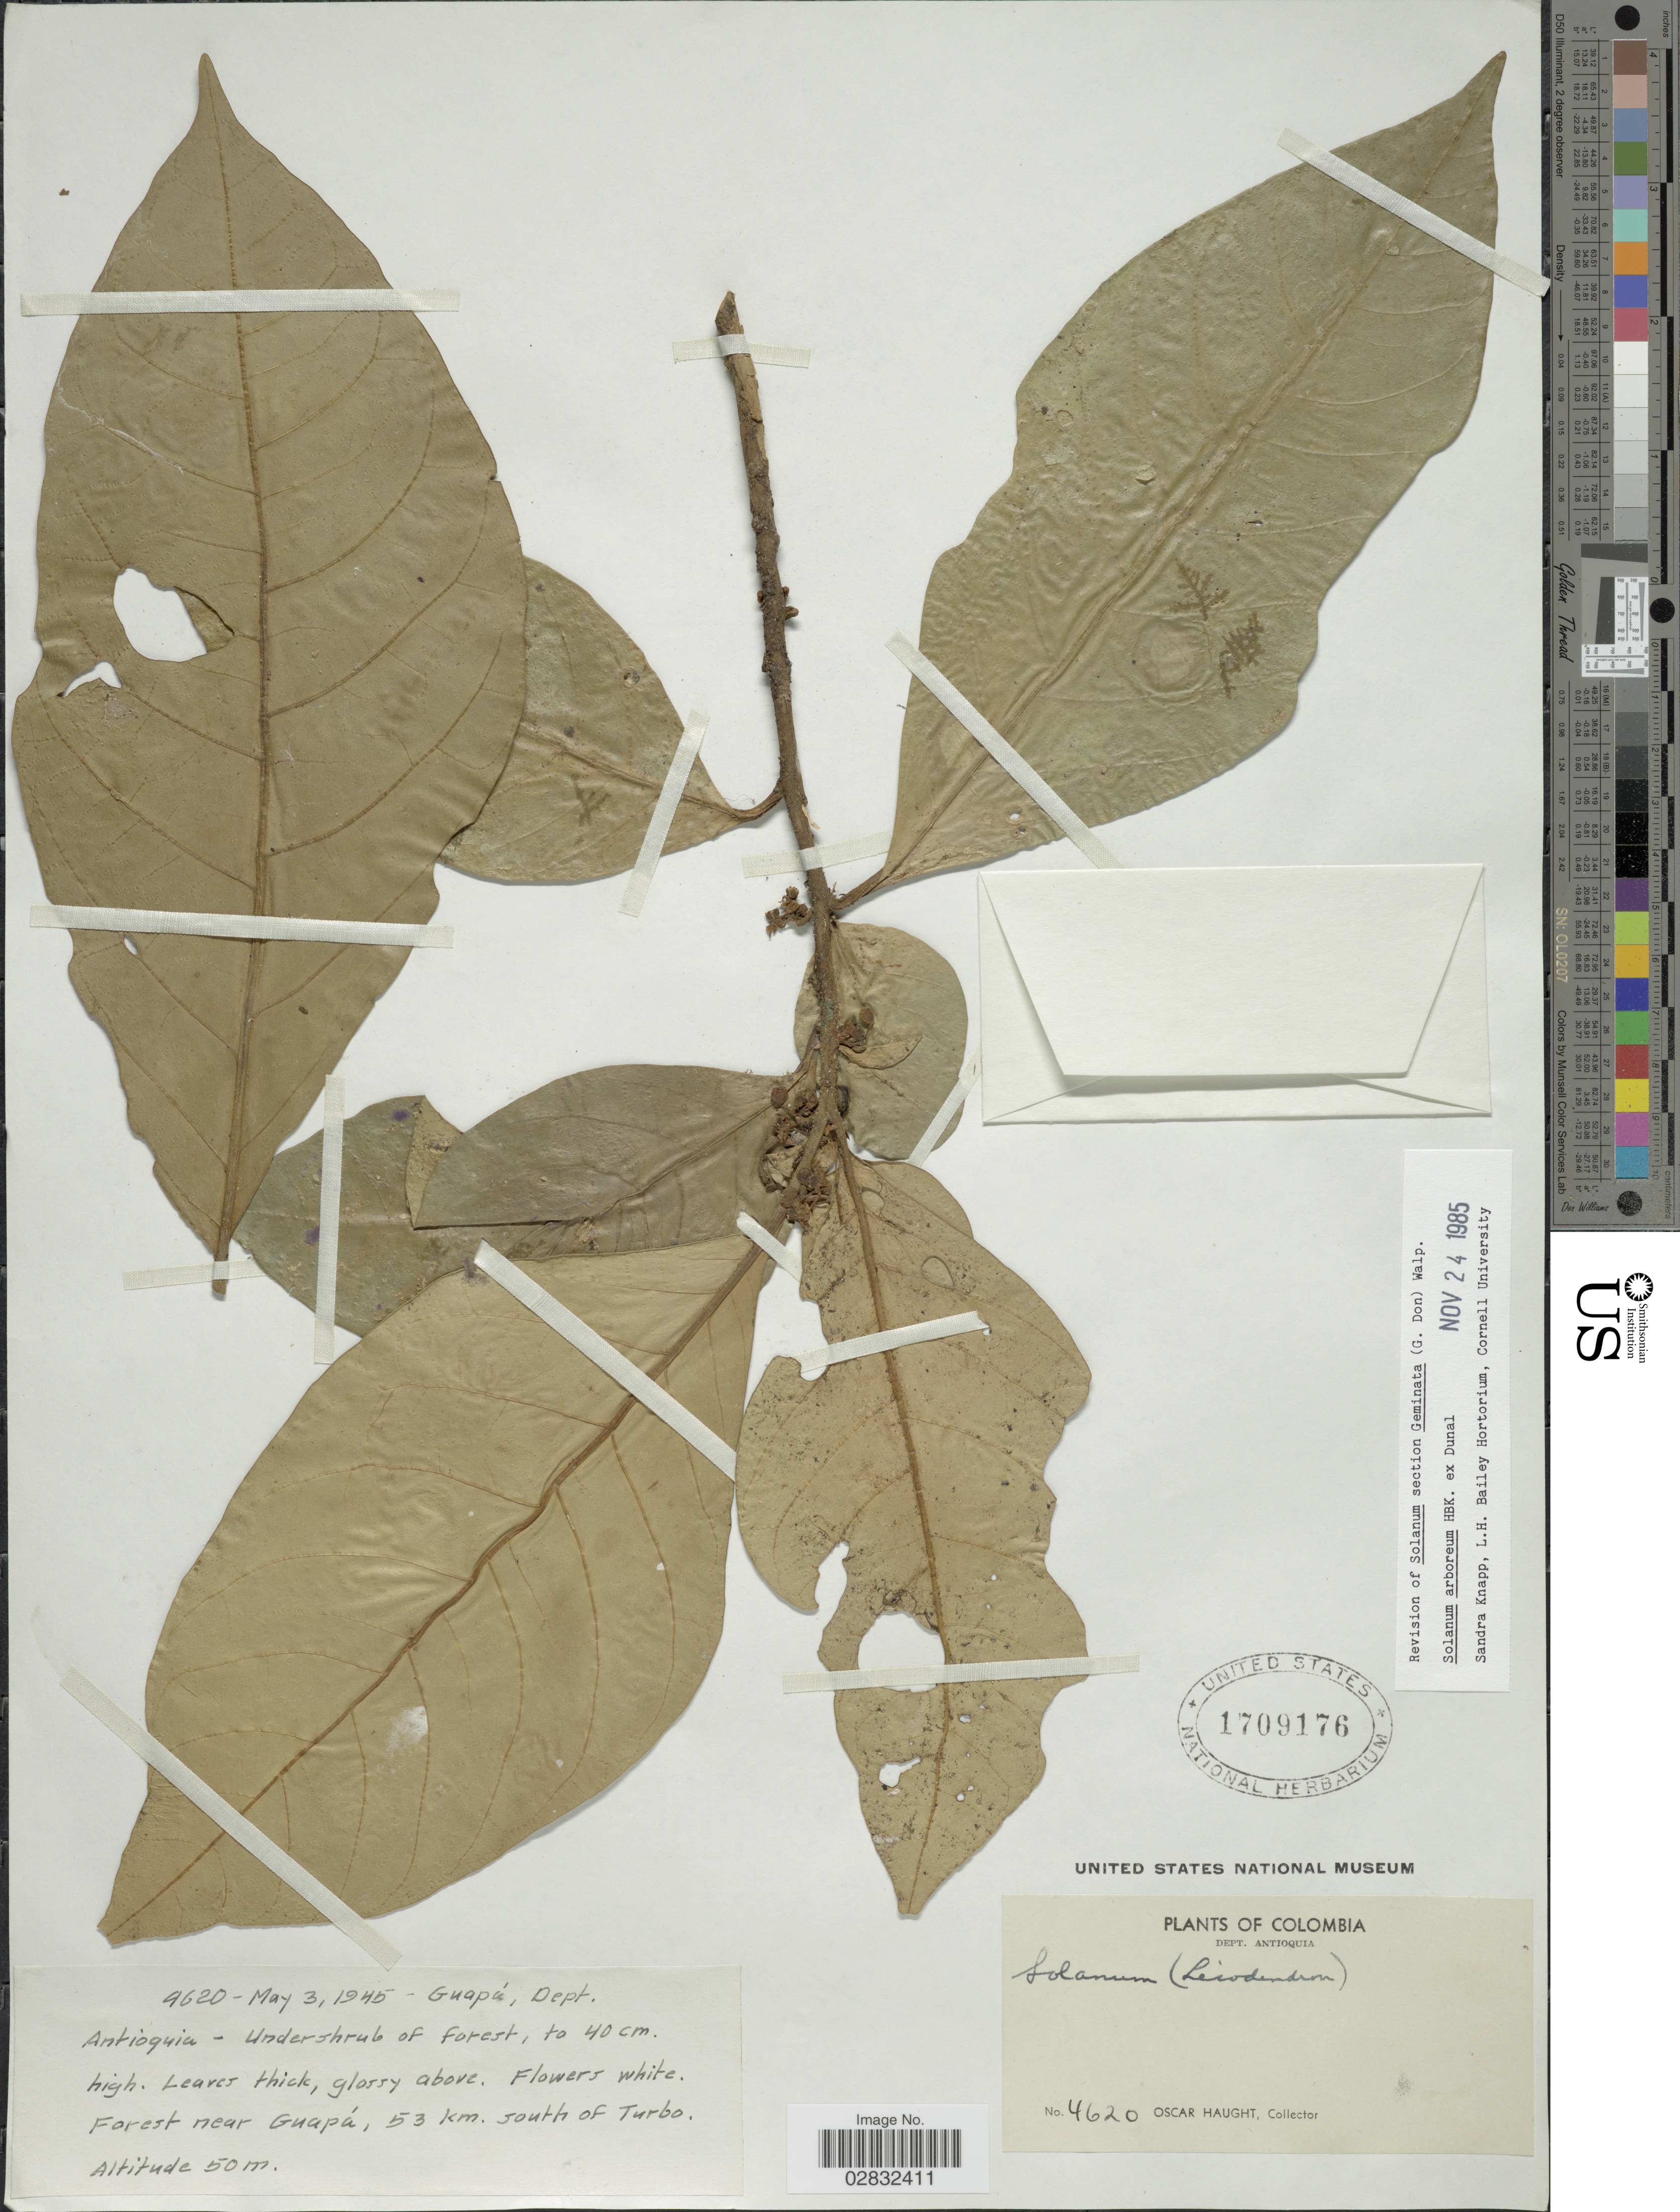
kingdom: Plantae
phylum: Tracheophyta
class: Magnoliopsida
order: Solanales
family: Solanaceae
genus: Solanum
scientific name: Solanum arboreum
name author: Dunal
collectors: O. Haught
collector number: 4620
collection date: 1945-05-03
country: Colombia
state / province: Antioquia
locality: Dept. Antioquia, Guapá, Forest near Guapá, 53 km. south of Turbo.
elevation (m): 50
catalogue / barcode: US 1709176